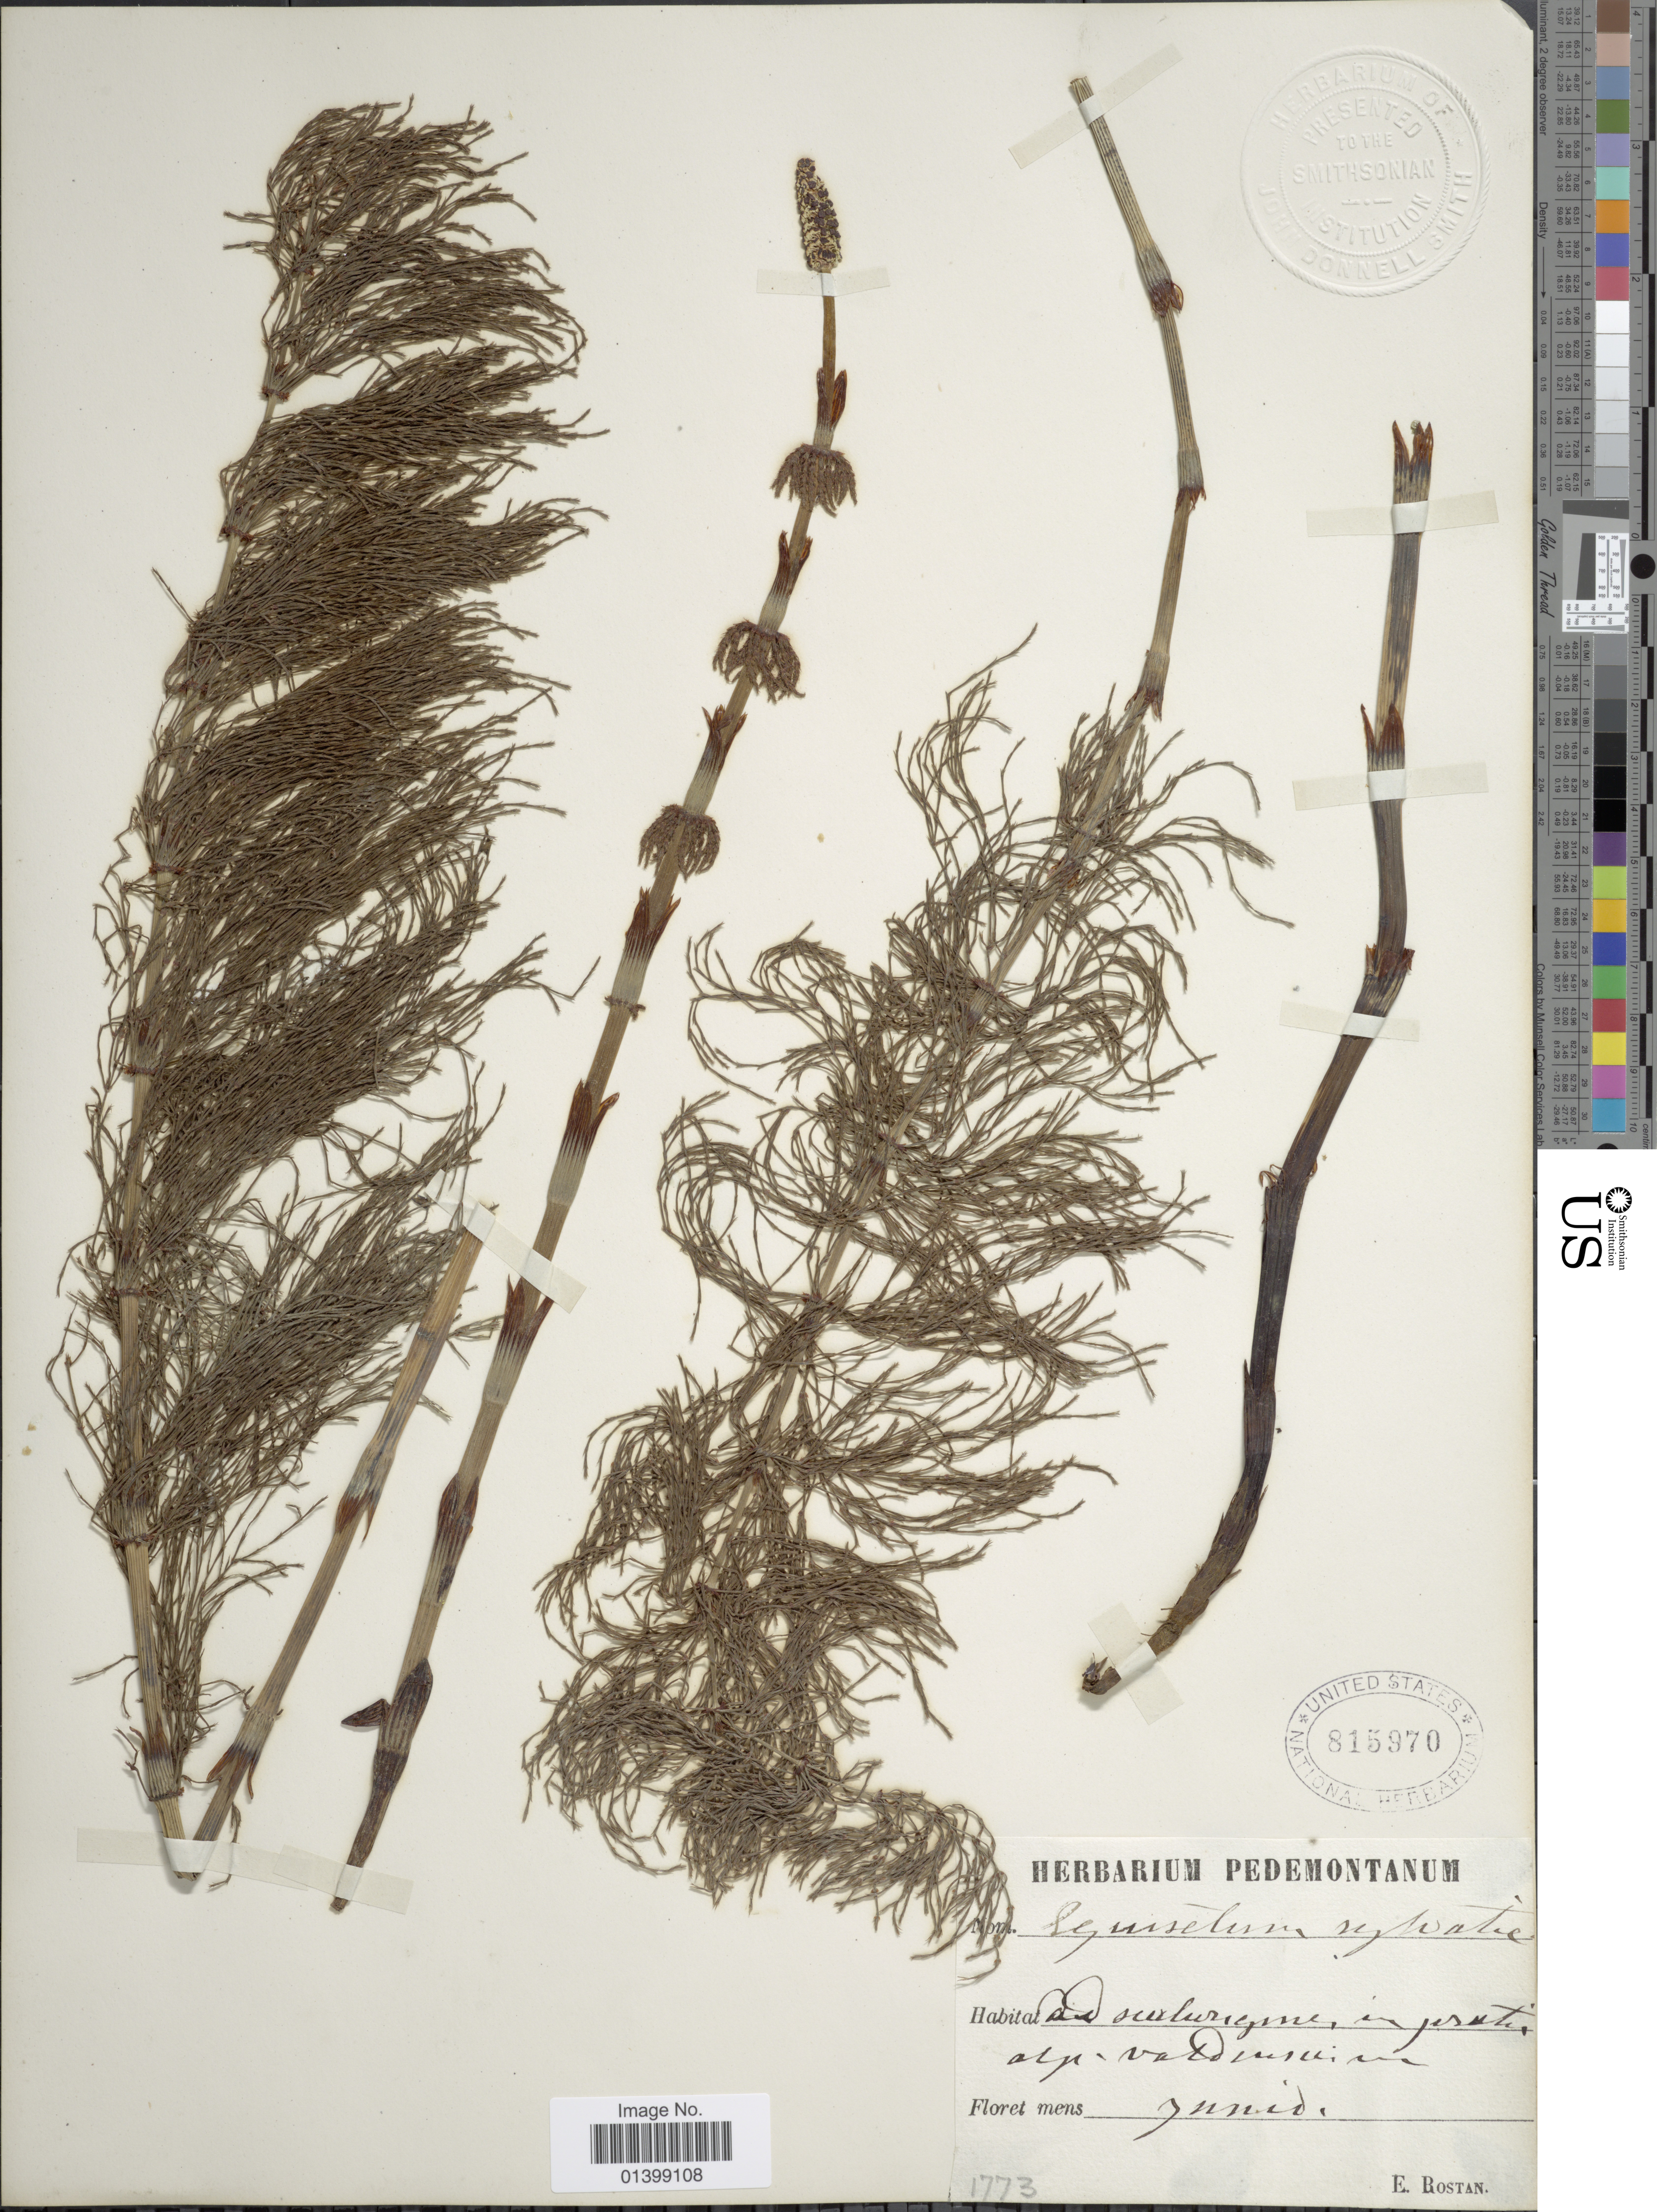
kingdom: Plantae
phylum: Tracheophyta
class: Polypodiopsida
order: Equisetales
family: Equisetaceae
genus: Equisetum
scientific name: Equisetum sylvaticum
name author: L.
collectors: E. Rostan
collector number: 1773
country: Italy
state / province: Piedmont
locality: Ad [illegible text], in pratis alp Val[illegible text]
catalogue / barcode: US 815970